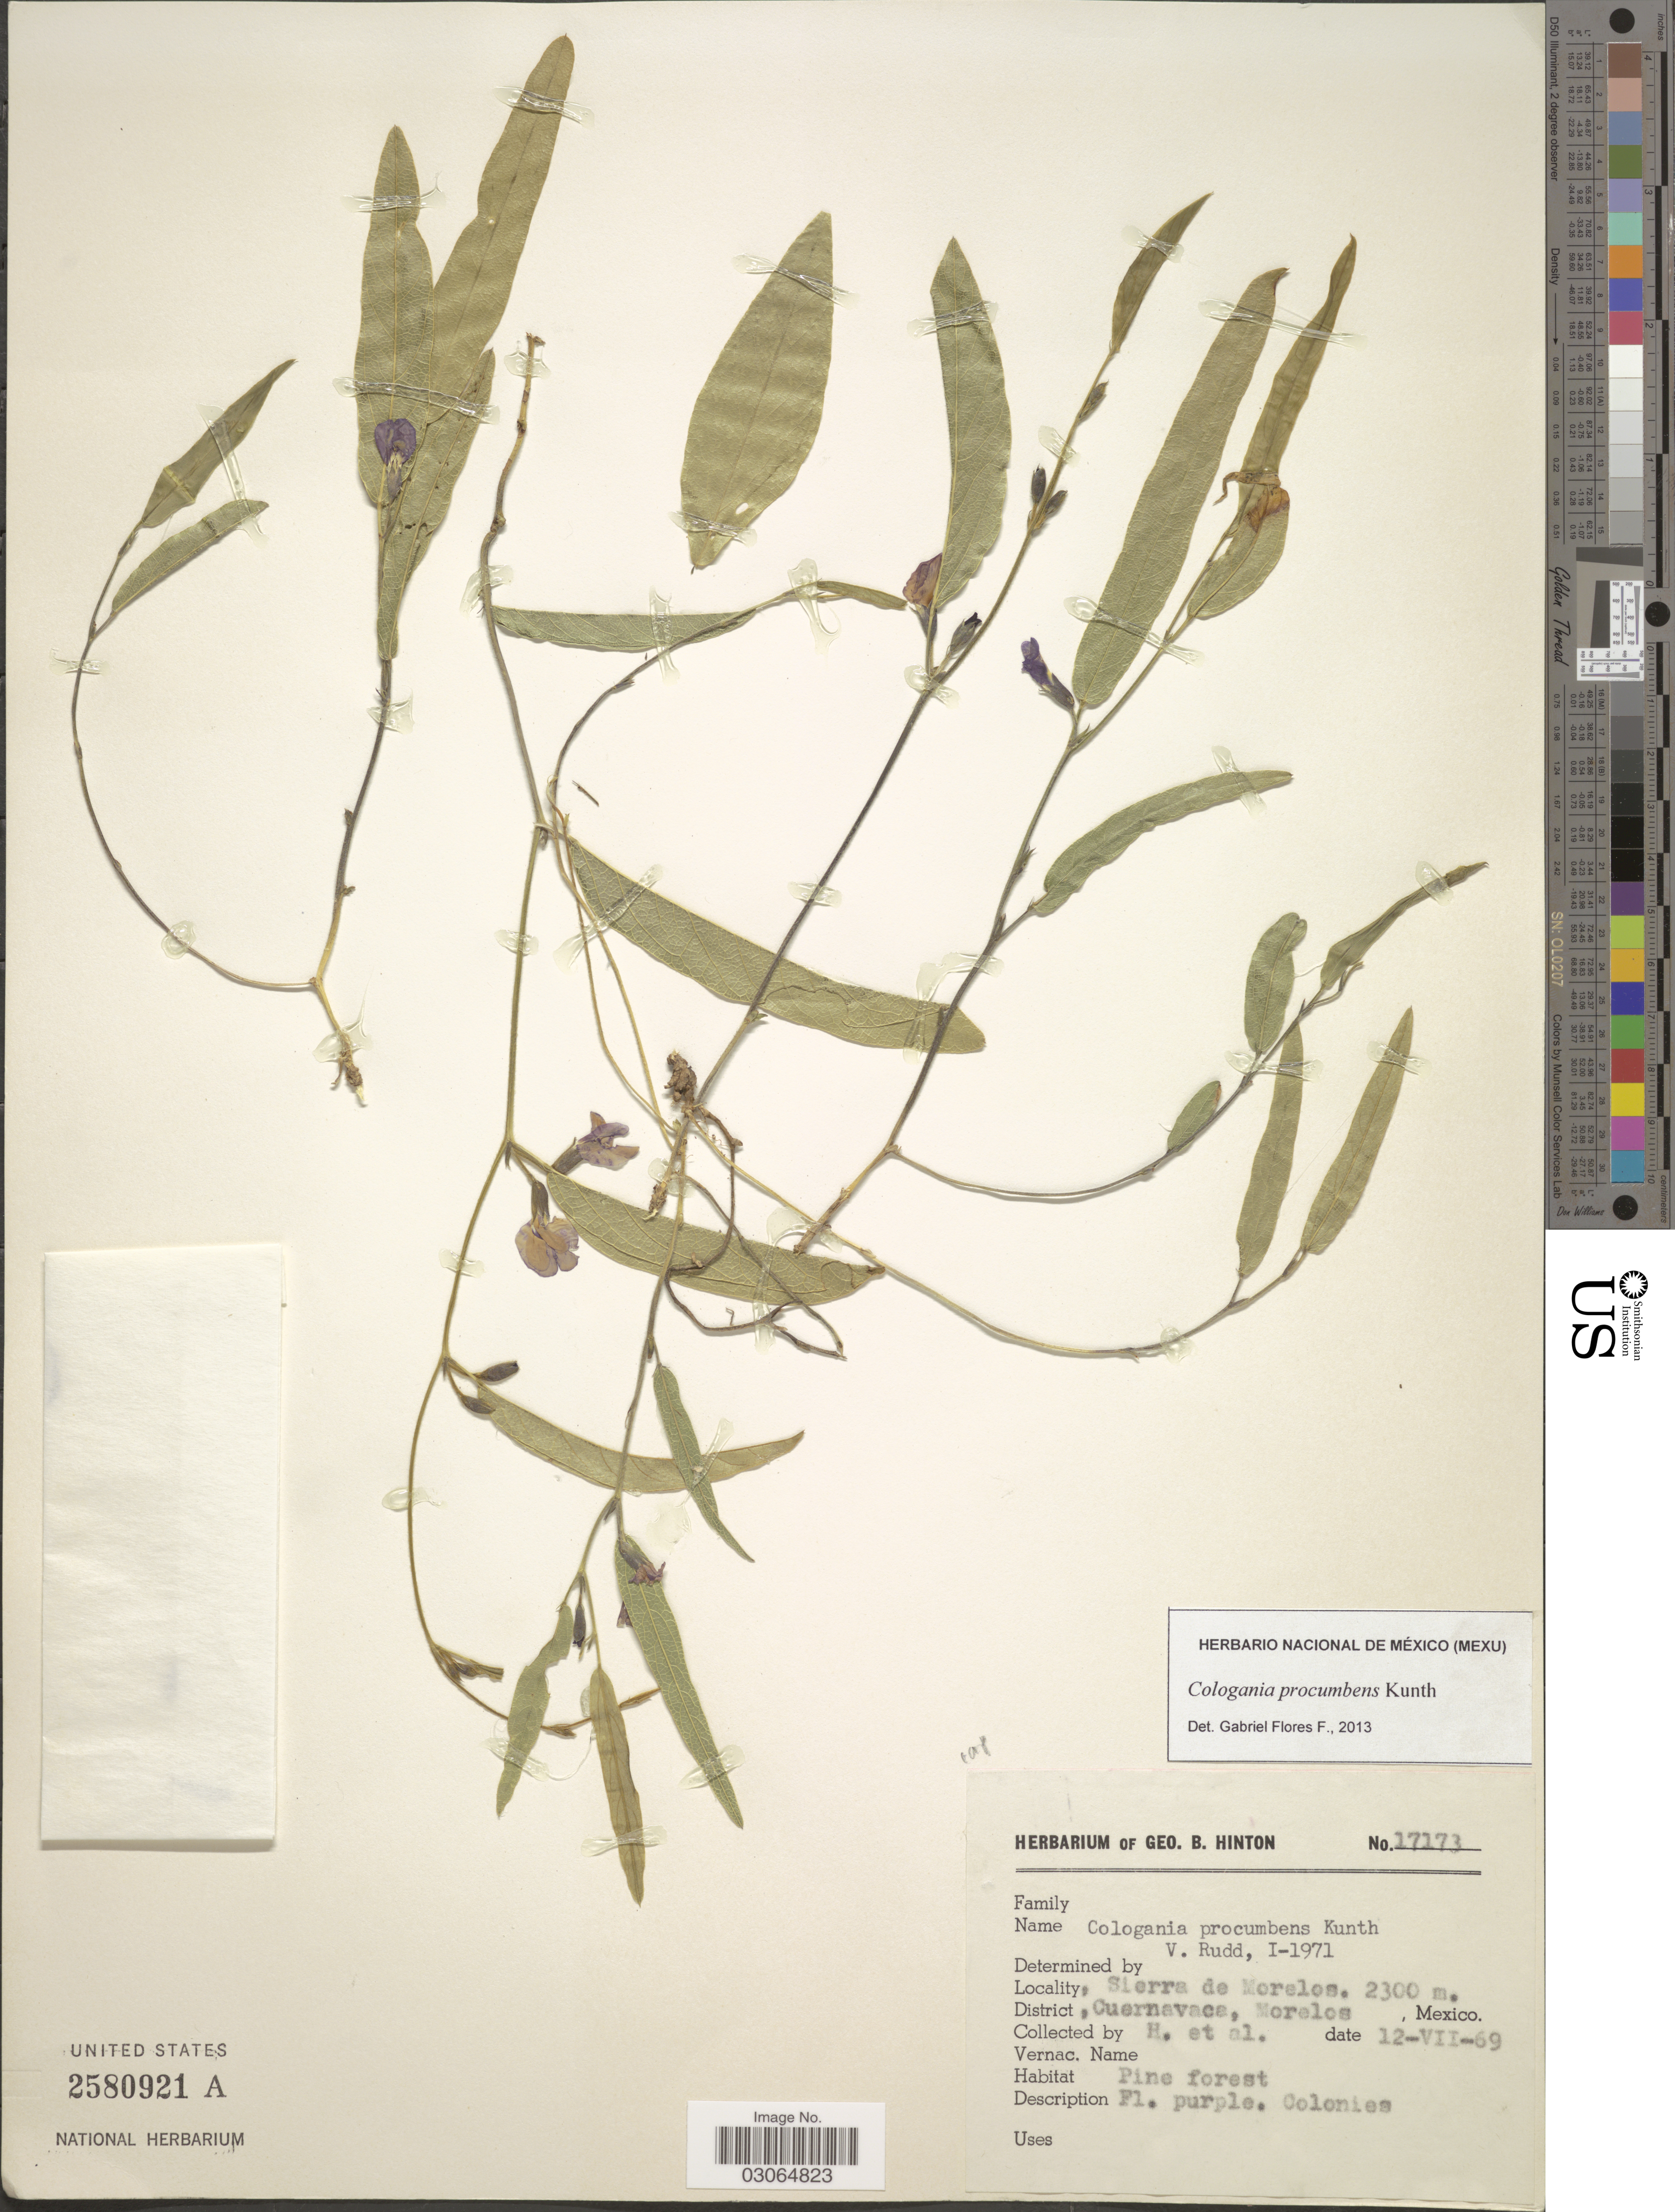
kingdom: Plantae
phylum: Tracheophyta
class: Magnoliopsida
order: Fabales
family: Fabaceae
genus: Cologania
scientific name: Cologania procumbens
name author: Kunth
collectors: G. B. Hinton & et al.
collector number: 17173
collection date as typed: Transcribed d/m/y: 12/7/69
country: Mexico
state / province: Morelos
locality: Sierra de Morelos. District, Cuernavaca.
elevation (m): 2300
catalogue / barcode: US 2580921A